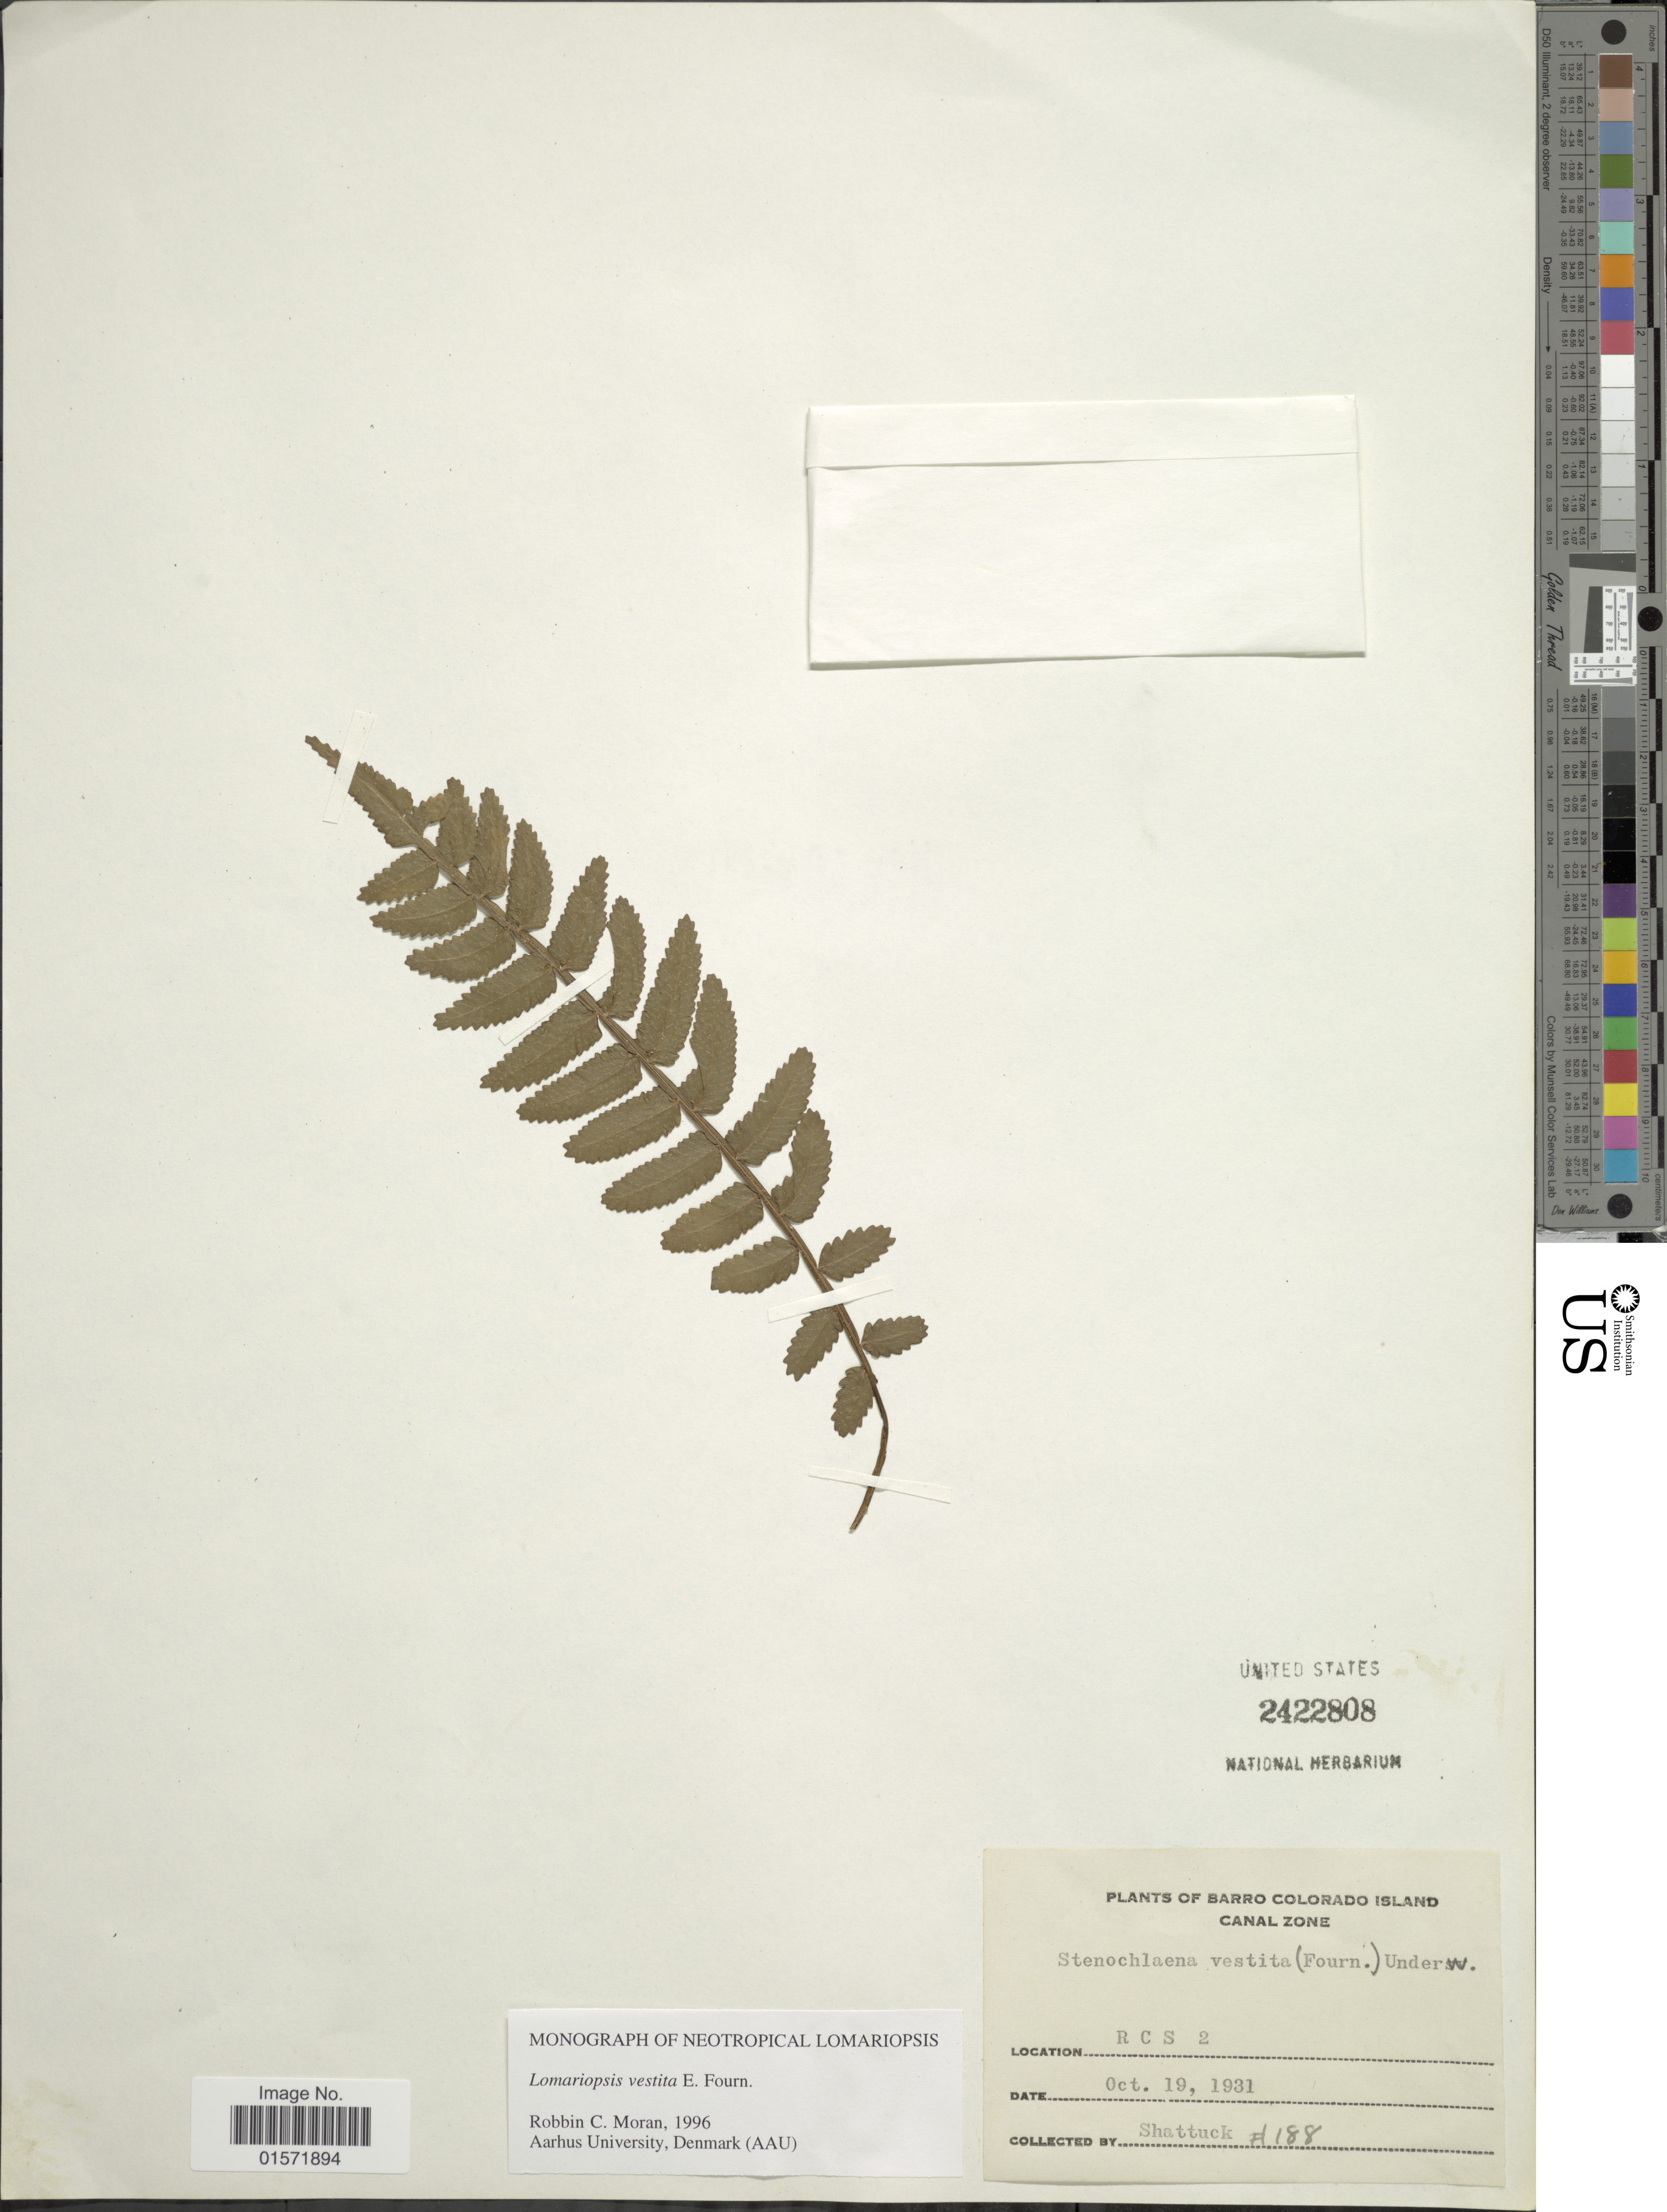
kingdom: Plantae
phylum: Tracheophyta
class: Polypodiopsida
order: Polypodiales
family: Lomariopsidaceae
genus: Lomariopsis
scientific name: Lomariopsis vestita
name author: E. Fourn.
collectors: Shattuck, --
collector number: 188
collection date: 1931-10-19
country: Panama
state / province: Panamá Oeste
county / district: Canal Zone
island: Barro Colorado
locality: Barro Colorado Island, Canal Zone, R C S 2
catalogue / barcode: US 2422808